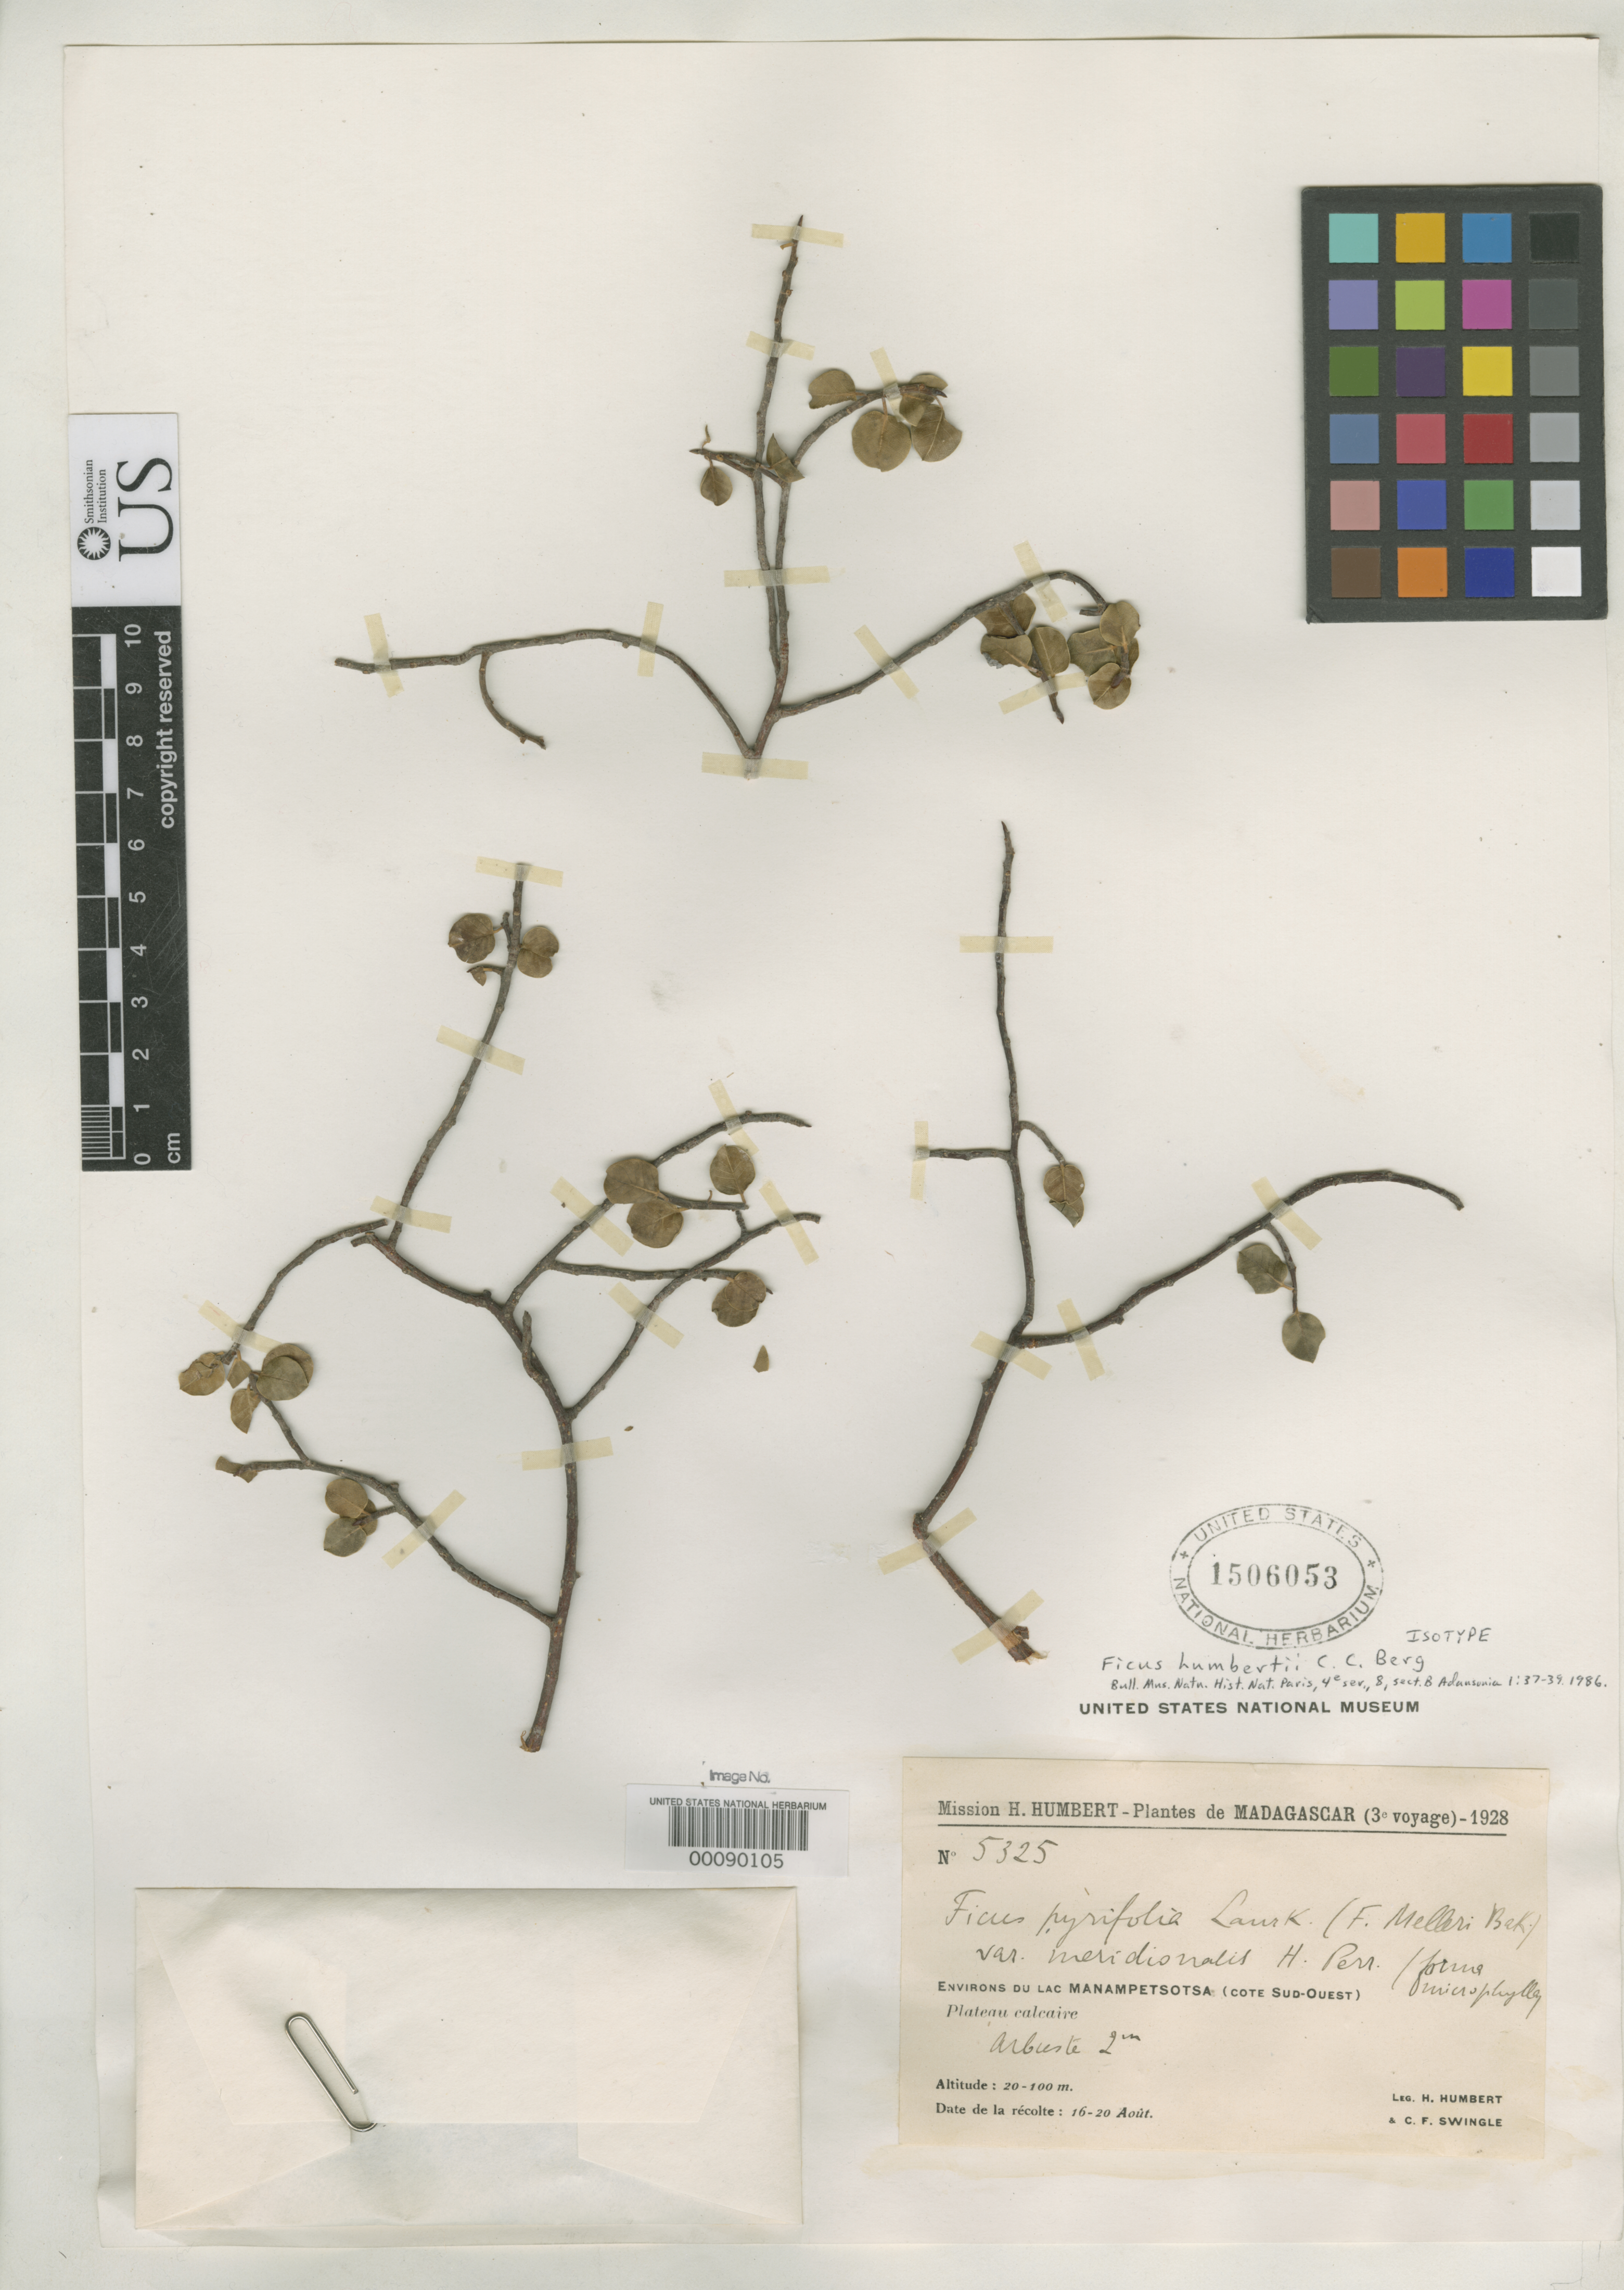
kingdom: Plantae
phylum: Tracheophyta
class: Magnoliopsida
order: Rosales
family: Moraceae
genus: Ficus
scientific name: Ficus humbertii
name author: C.C. Berg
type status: Isotype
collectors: H. Humbert & C. Swingle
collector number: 5325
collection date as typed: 16 Aug 1928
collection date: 1928-08-16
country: Madagascar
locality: Near Lake Tsimanampetsotsa.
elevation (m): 20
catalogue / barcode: US 1506053